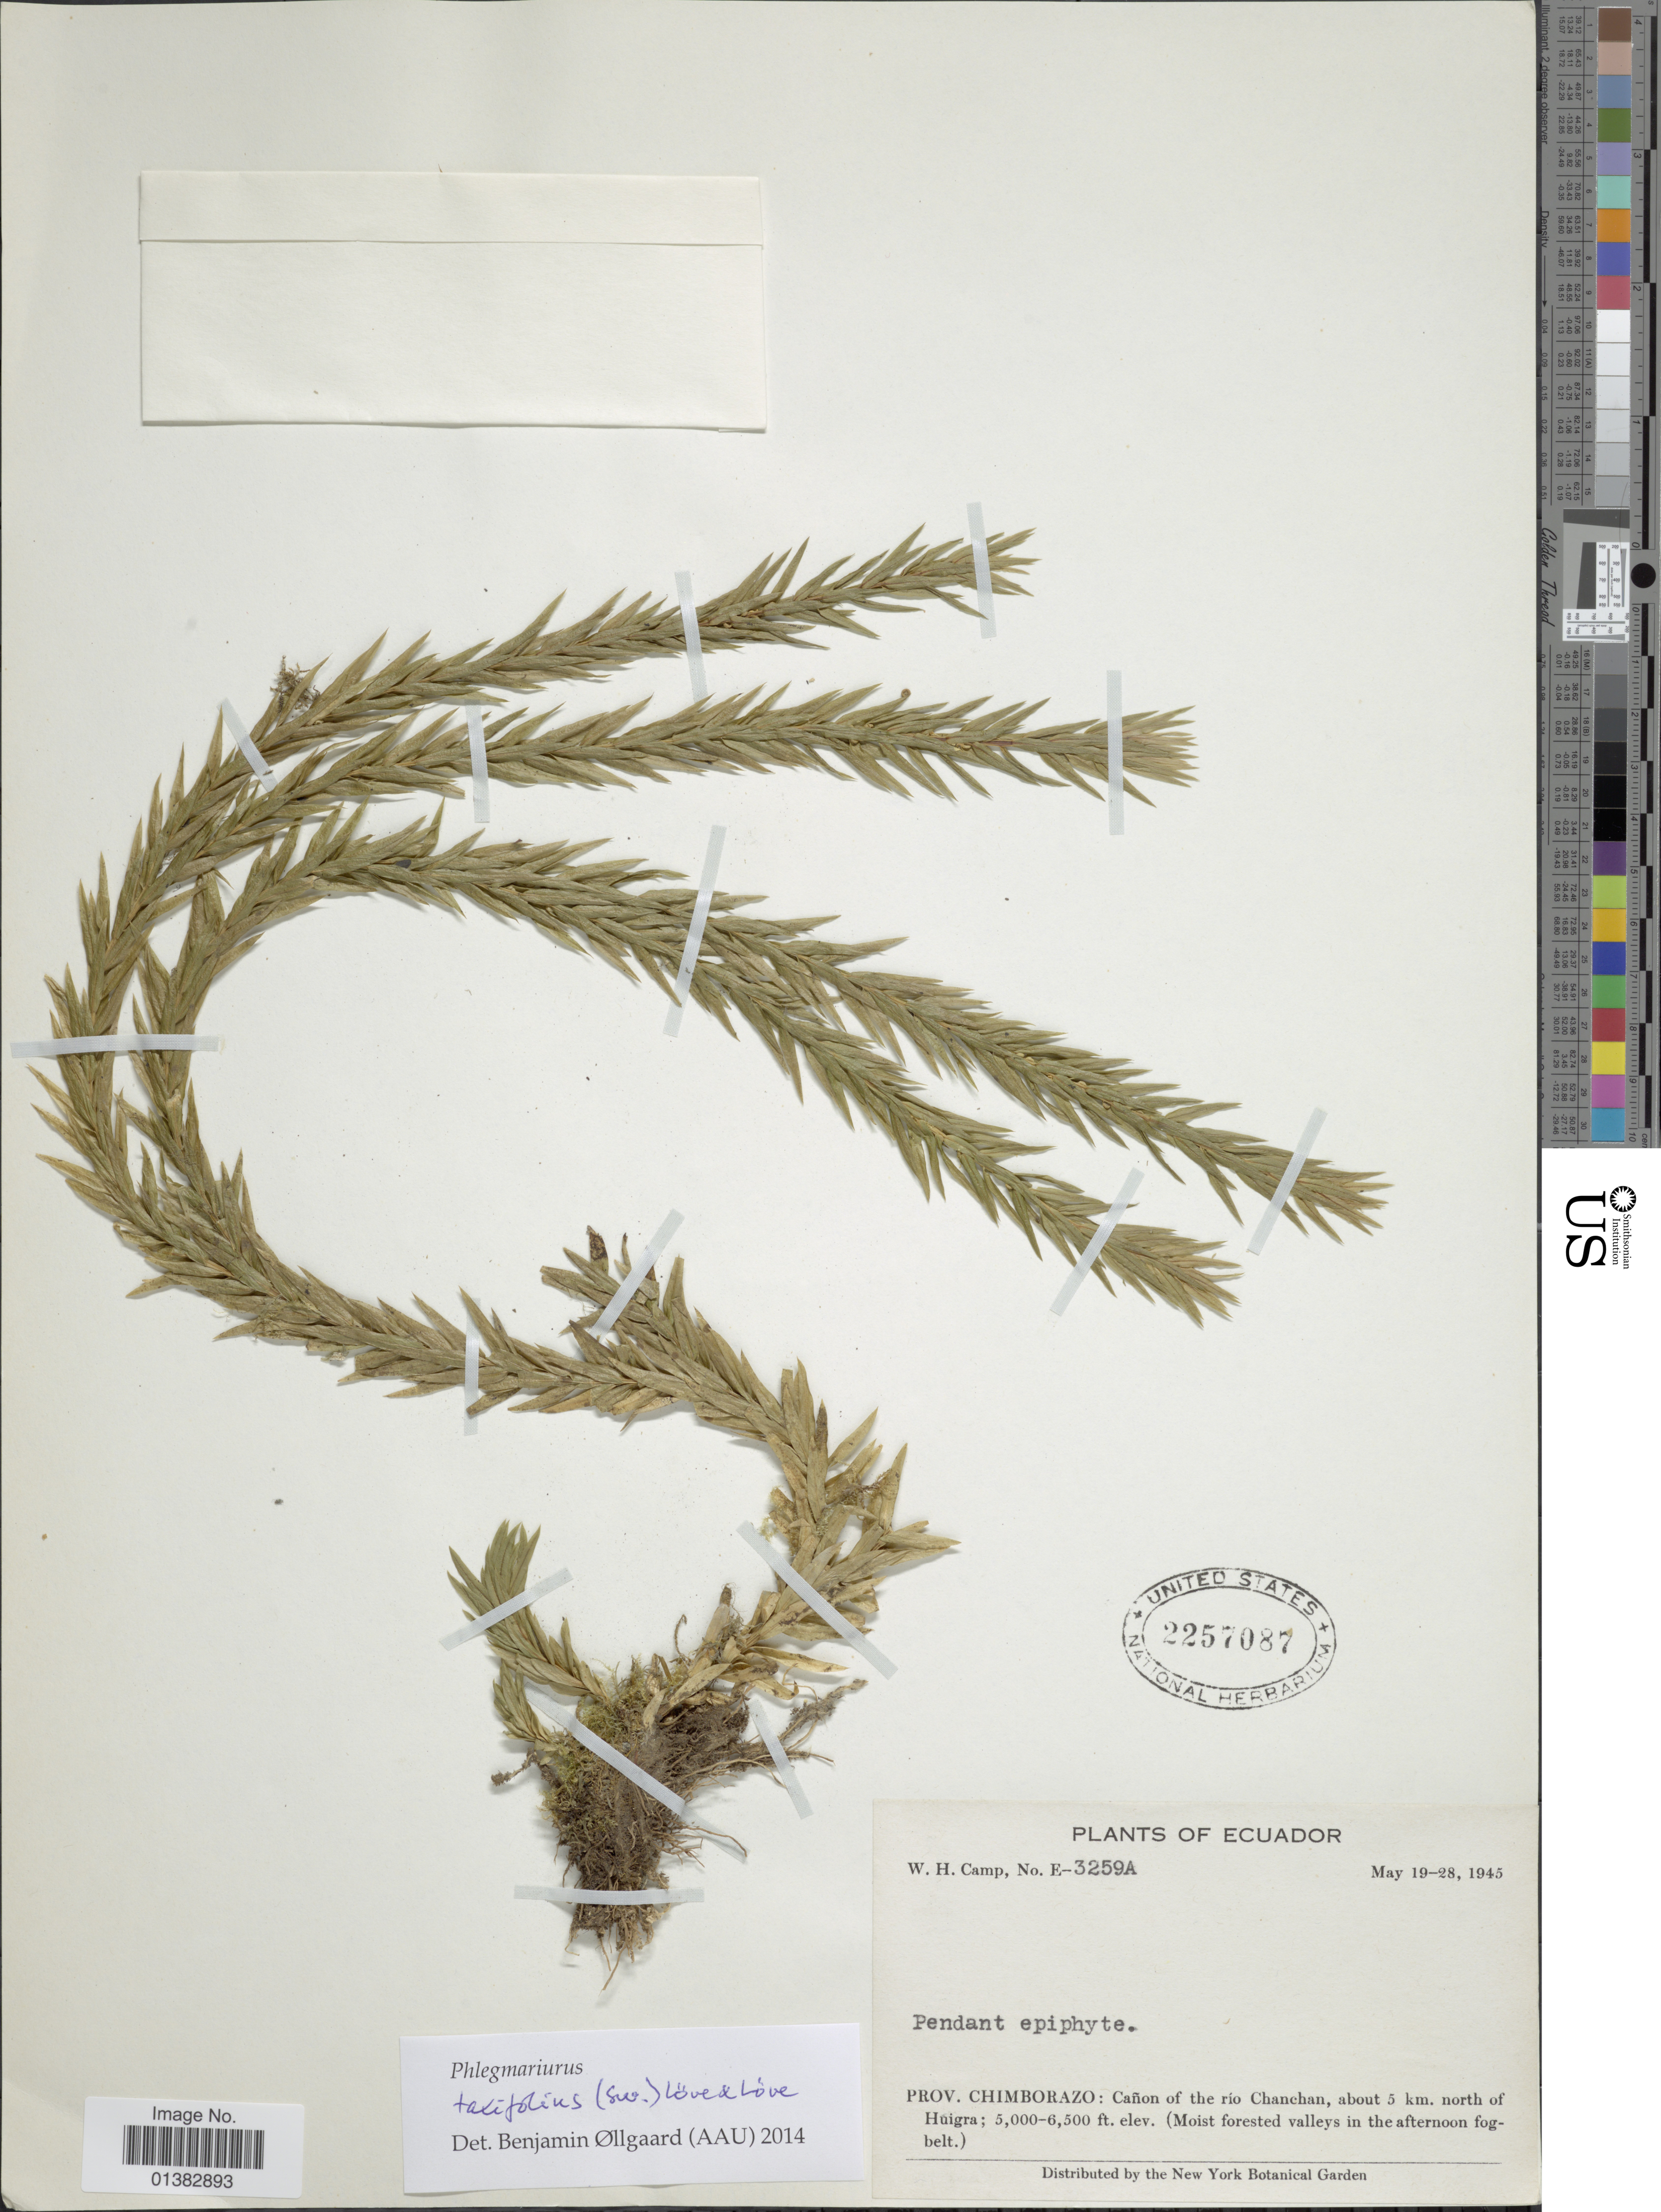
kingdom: Plantae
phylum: Tracheophyta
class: Lycopodiopsida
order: Lycopodiales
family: Lycopodiaceae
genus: Phlegmariurus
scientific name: Phlegmariurus taxifolius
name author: (Sw.) Á. Löve & D. Löve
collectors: W. H. Camp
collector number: E-3259A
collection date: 1945-05-19/1945-05-28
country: Ecuador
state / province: Chimborazo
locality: Cañon of the rio Chanchan, about 5 km. north of Huigra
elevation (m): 1524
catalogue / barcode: US 2257087